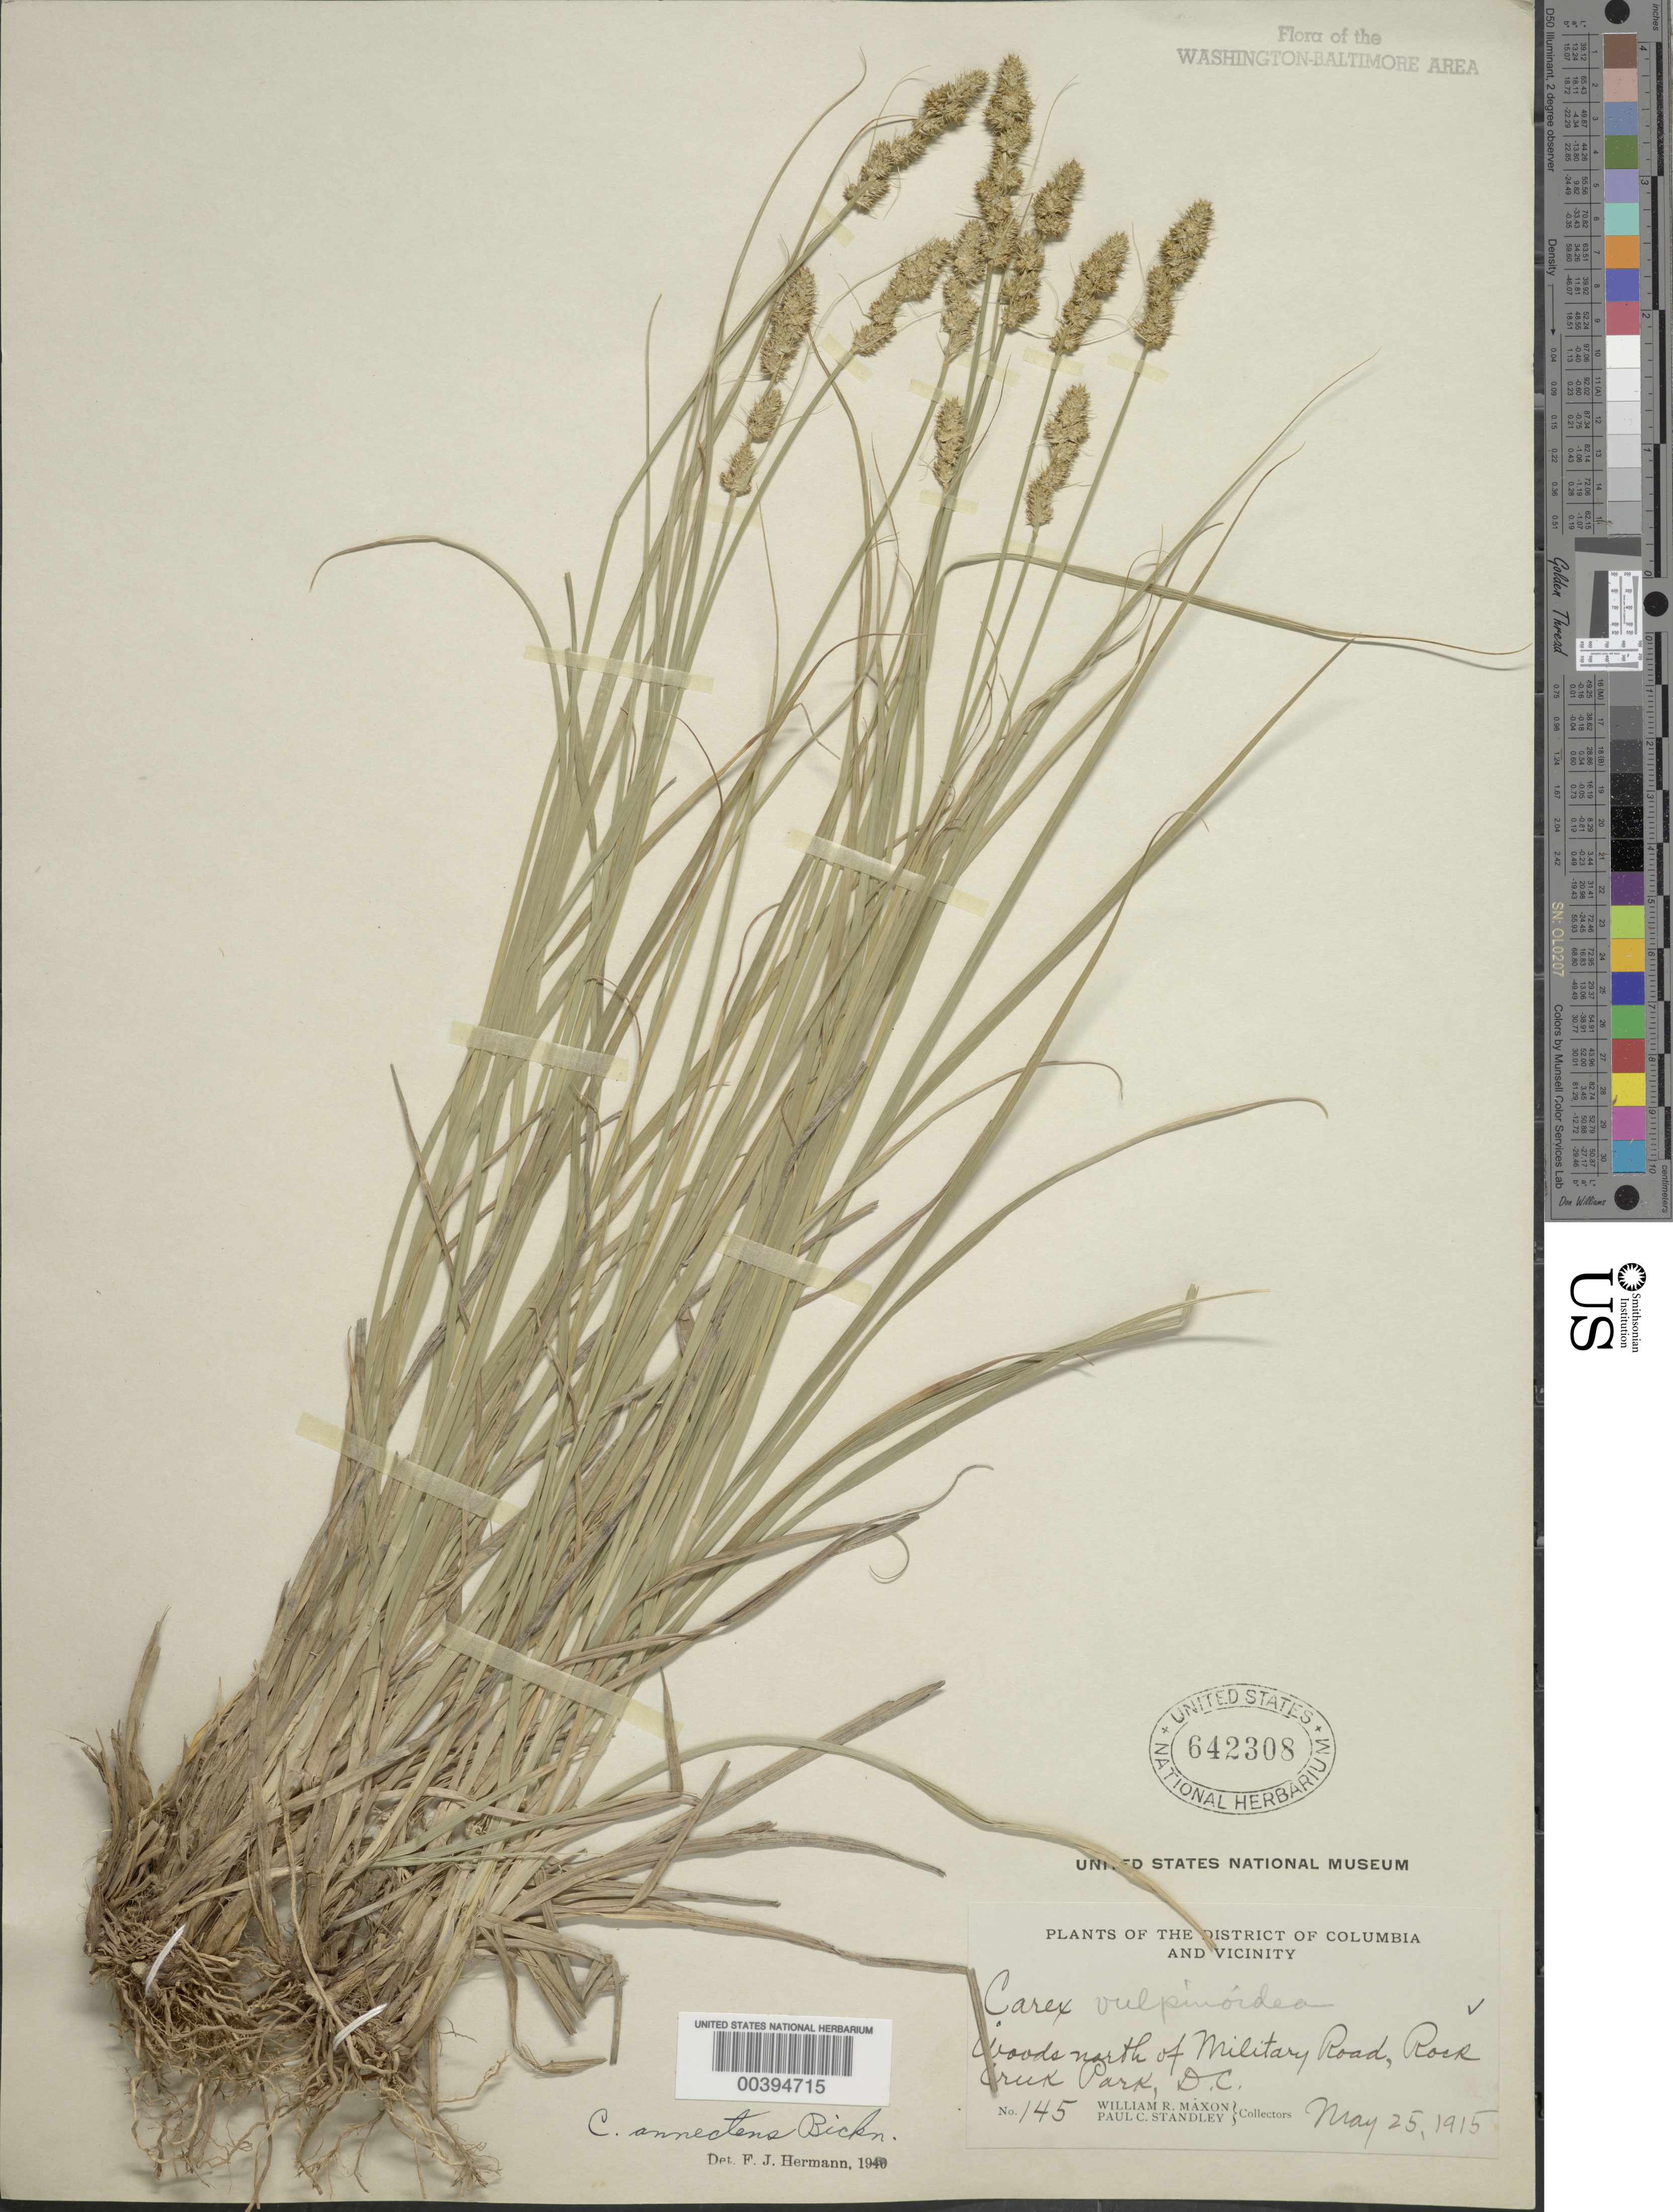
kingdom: Plantae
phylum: Tracheophyta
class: Liliopsida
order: Poales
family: Cyperaceae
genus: Carex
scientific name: Carex annectens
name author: (E.P. Bicknell) E.P. Bicknell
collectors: W. R. Maxon & P. C. Standley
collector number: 145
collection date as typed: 25 May 1915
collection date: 1915-05-25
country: United States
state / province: District of Columbia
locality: North of Military Rd., Rock Creek Park Rock Creek Park & vicinity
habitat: Woods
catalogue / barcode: US 642308